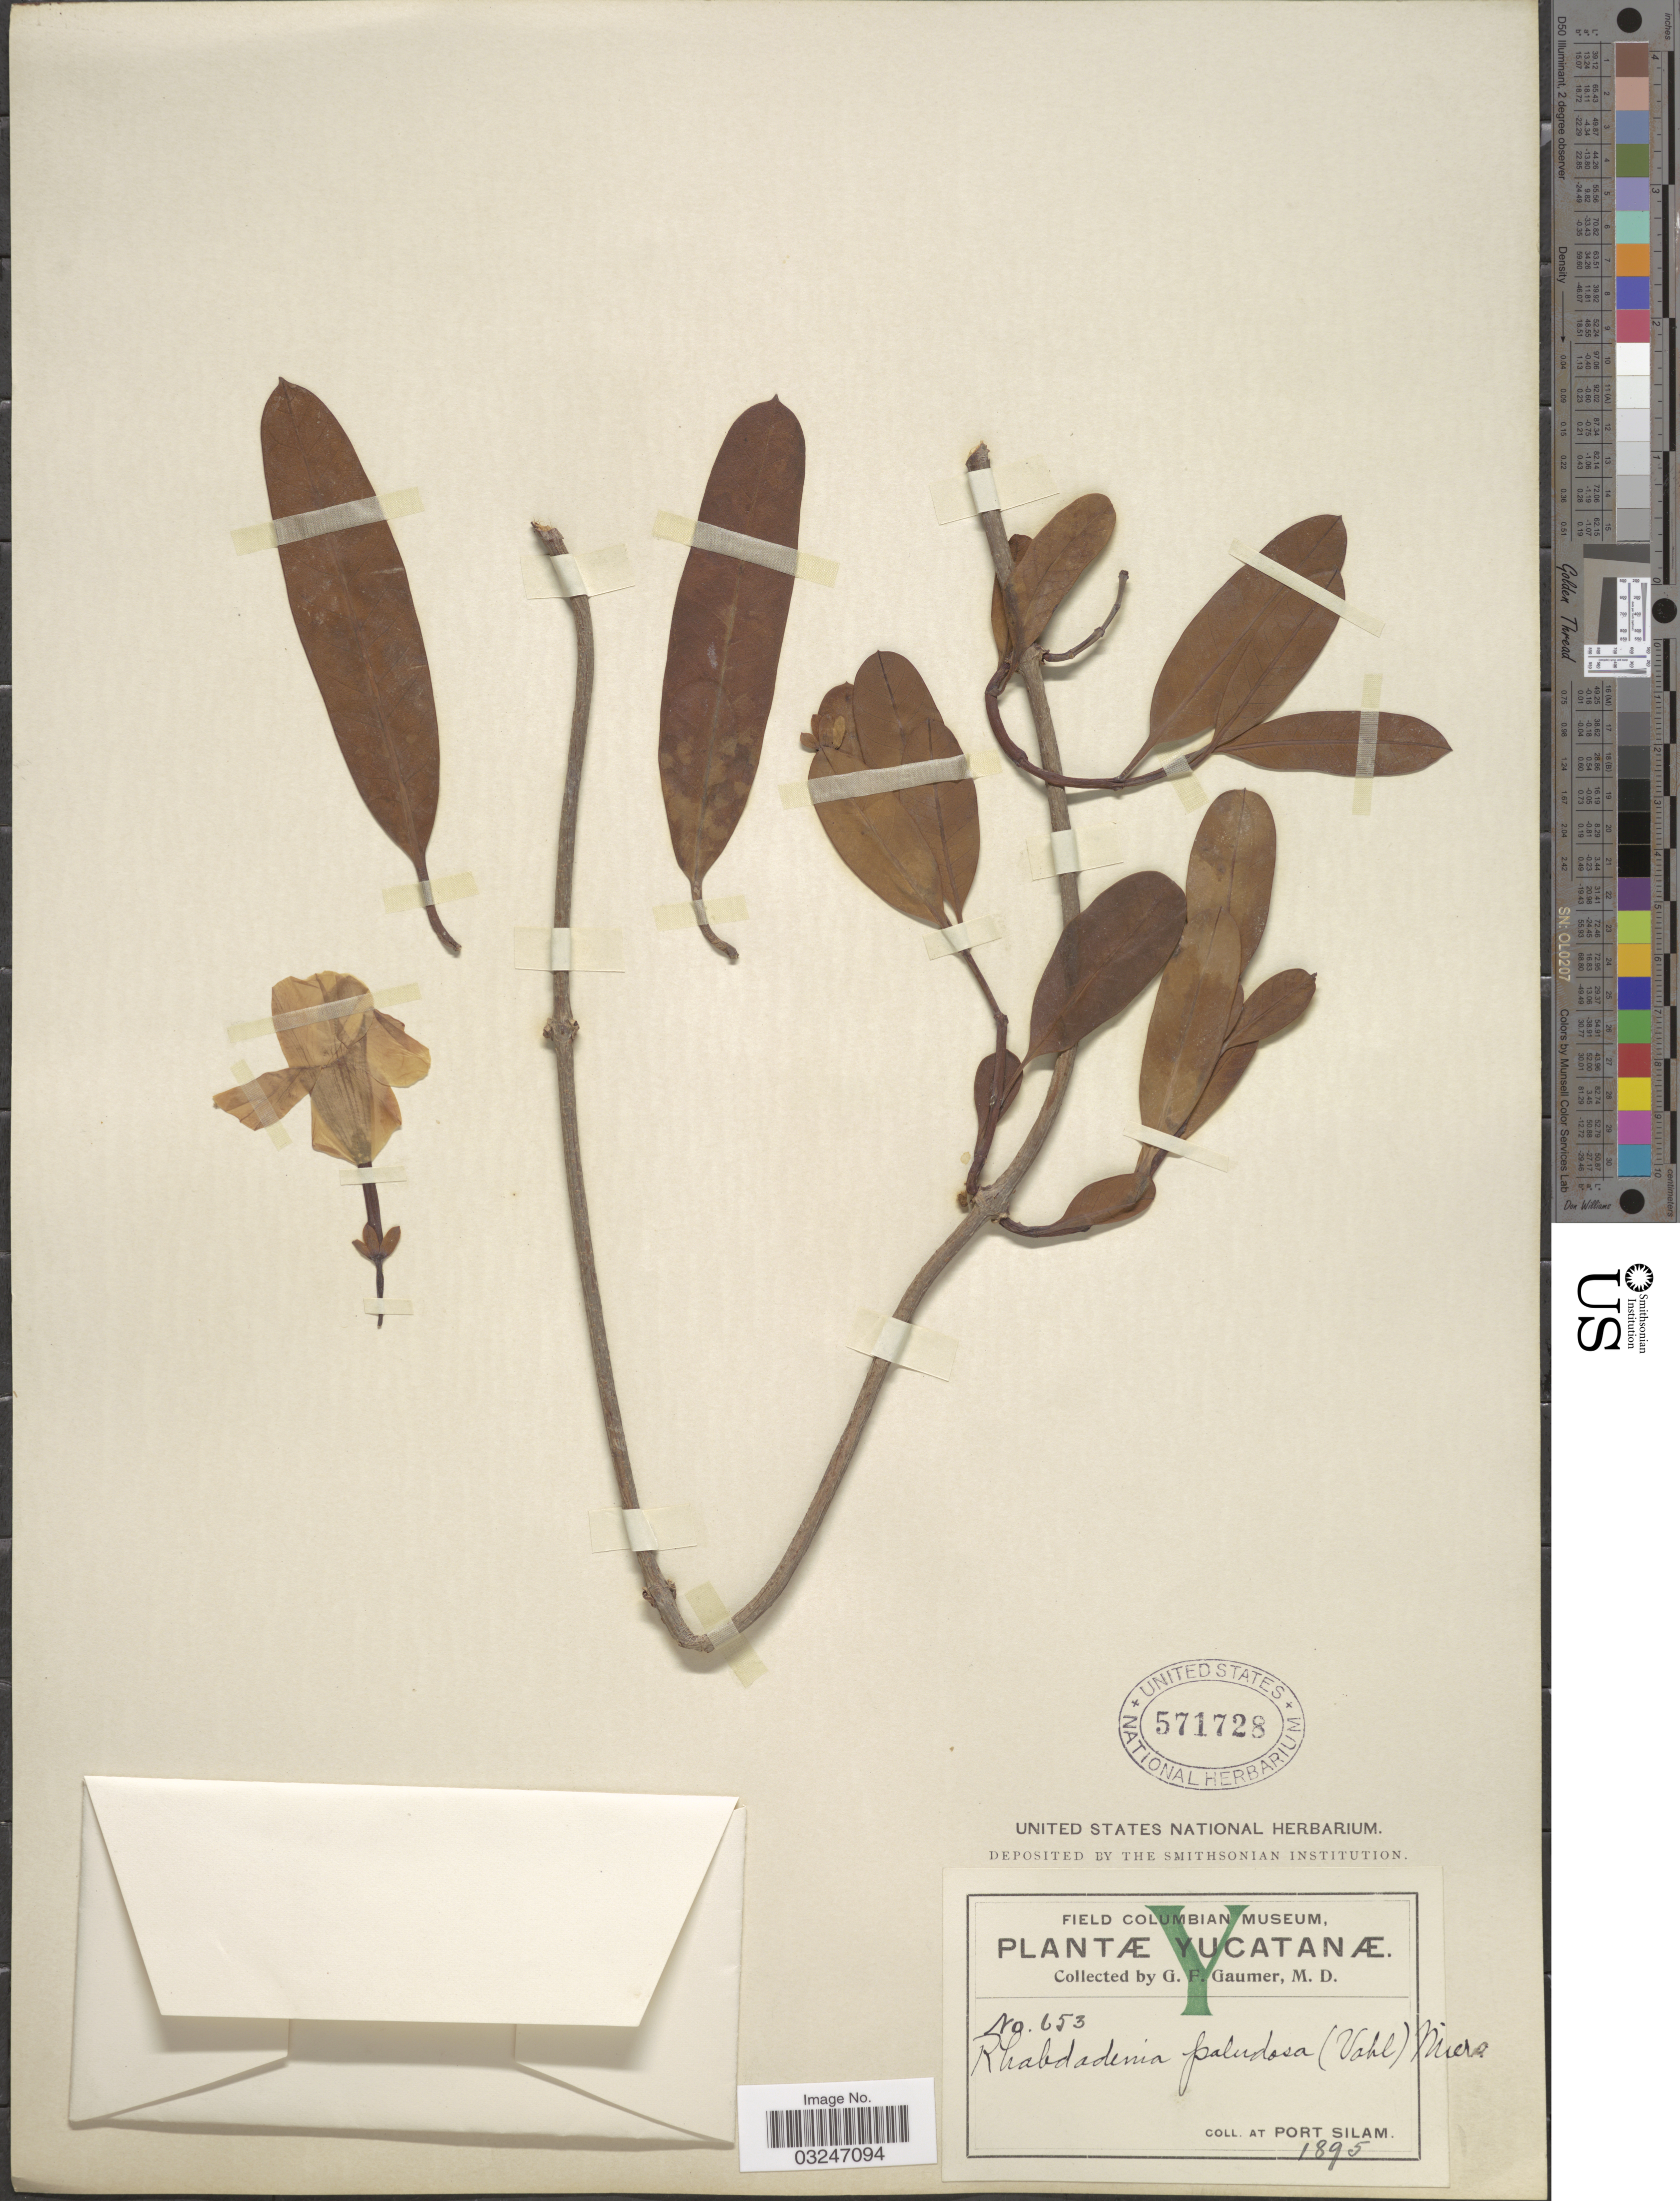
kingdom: Plantae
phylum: Tracheophyta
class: Magnoliopsida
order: Gentianales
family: Apocynaceae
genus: Rhabdadenia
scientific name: Rhabdadenia paludosa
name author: (Vahl) Miers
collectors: G. F. Gaumer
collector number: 653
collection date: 1895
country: Mexico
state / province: Yucatán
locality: At Port Silam.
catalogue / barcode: US 571728